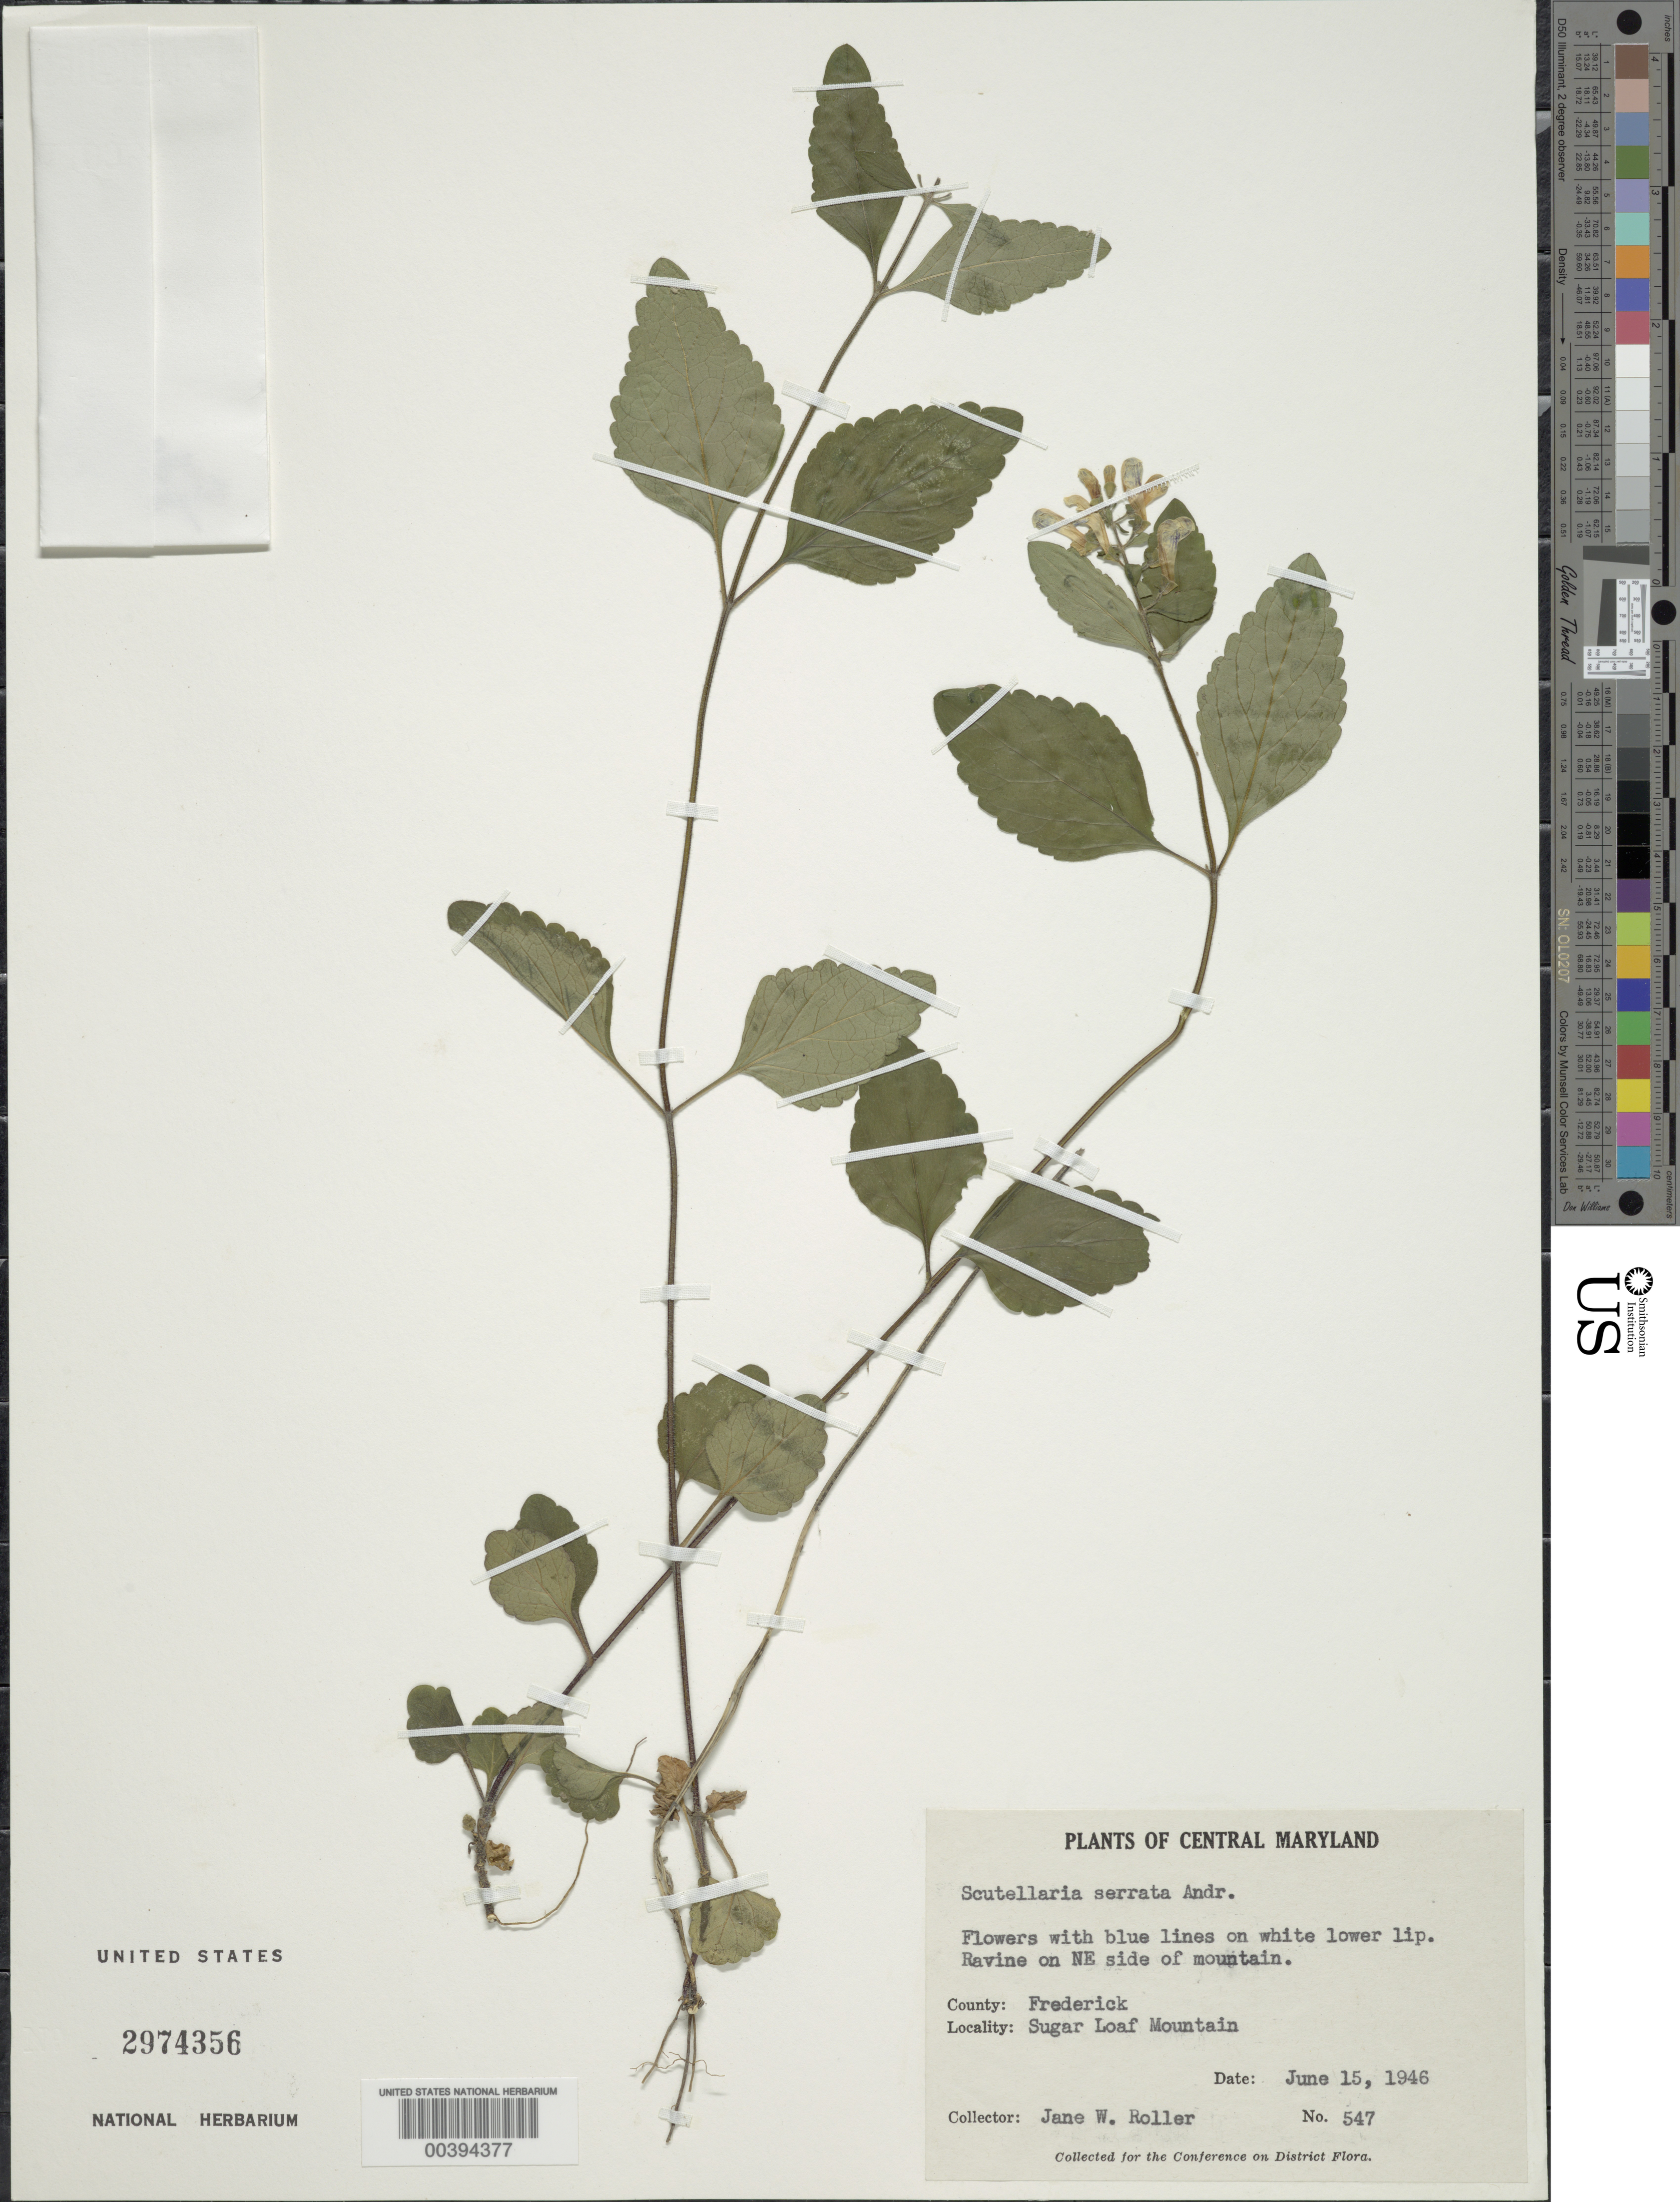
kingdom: Plantae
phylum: Tracheophyta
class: Magnoliopsida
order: Lamiales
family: Lamiaceae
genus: Scutellaria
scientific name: Scutellaria serrata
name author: Andrews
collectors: J. W. Roller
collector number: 547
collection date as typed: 15 Jun 1946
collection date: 1946-06-15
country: United States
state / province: Maryland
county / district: Frederick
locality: Sugar Loaf Mt.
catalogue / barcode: US 2974356